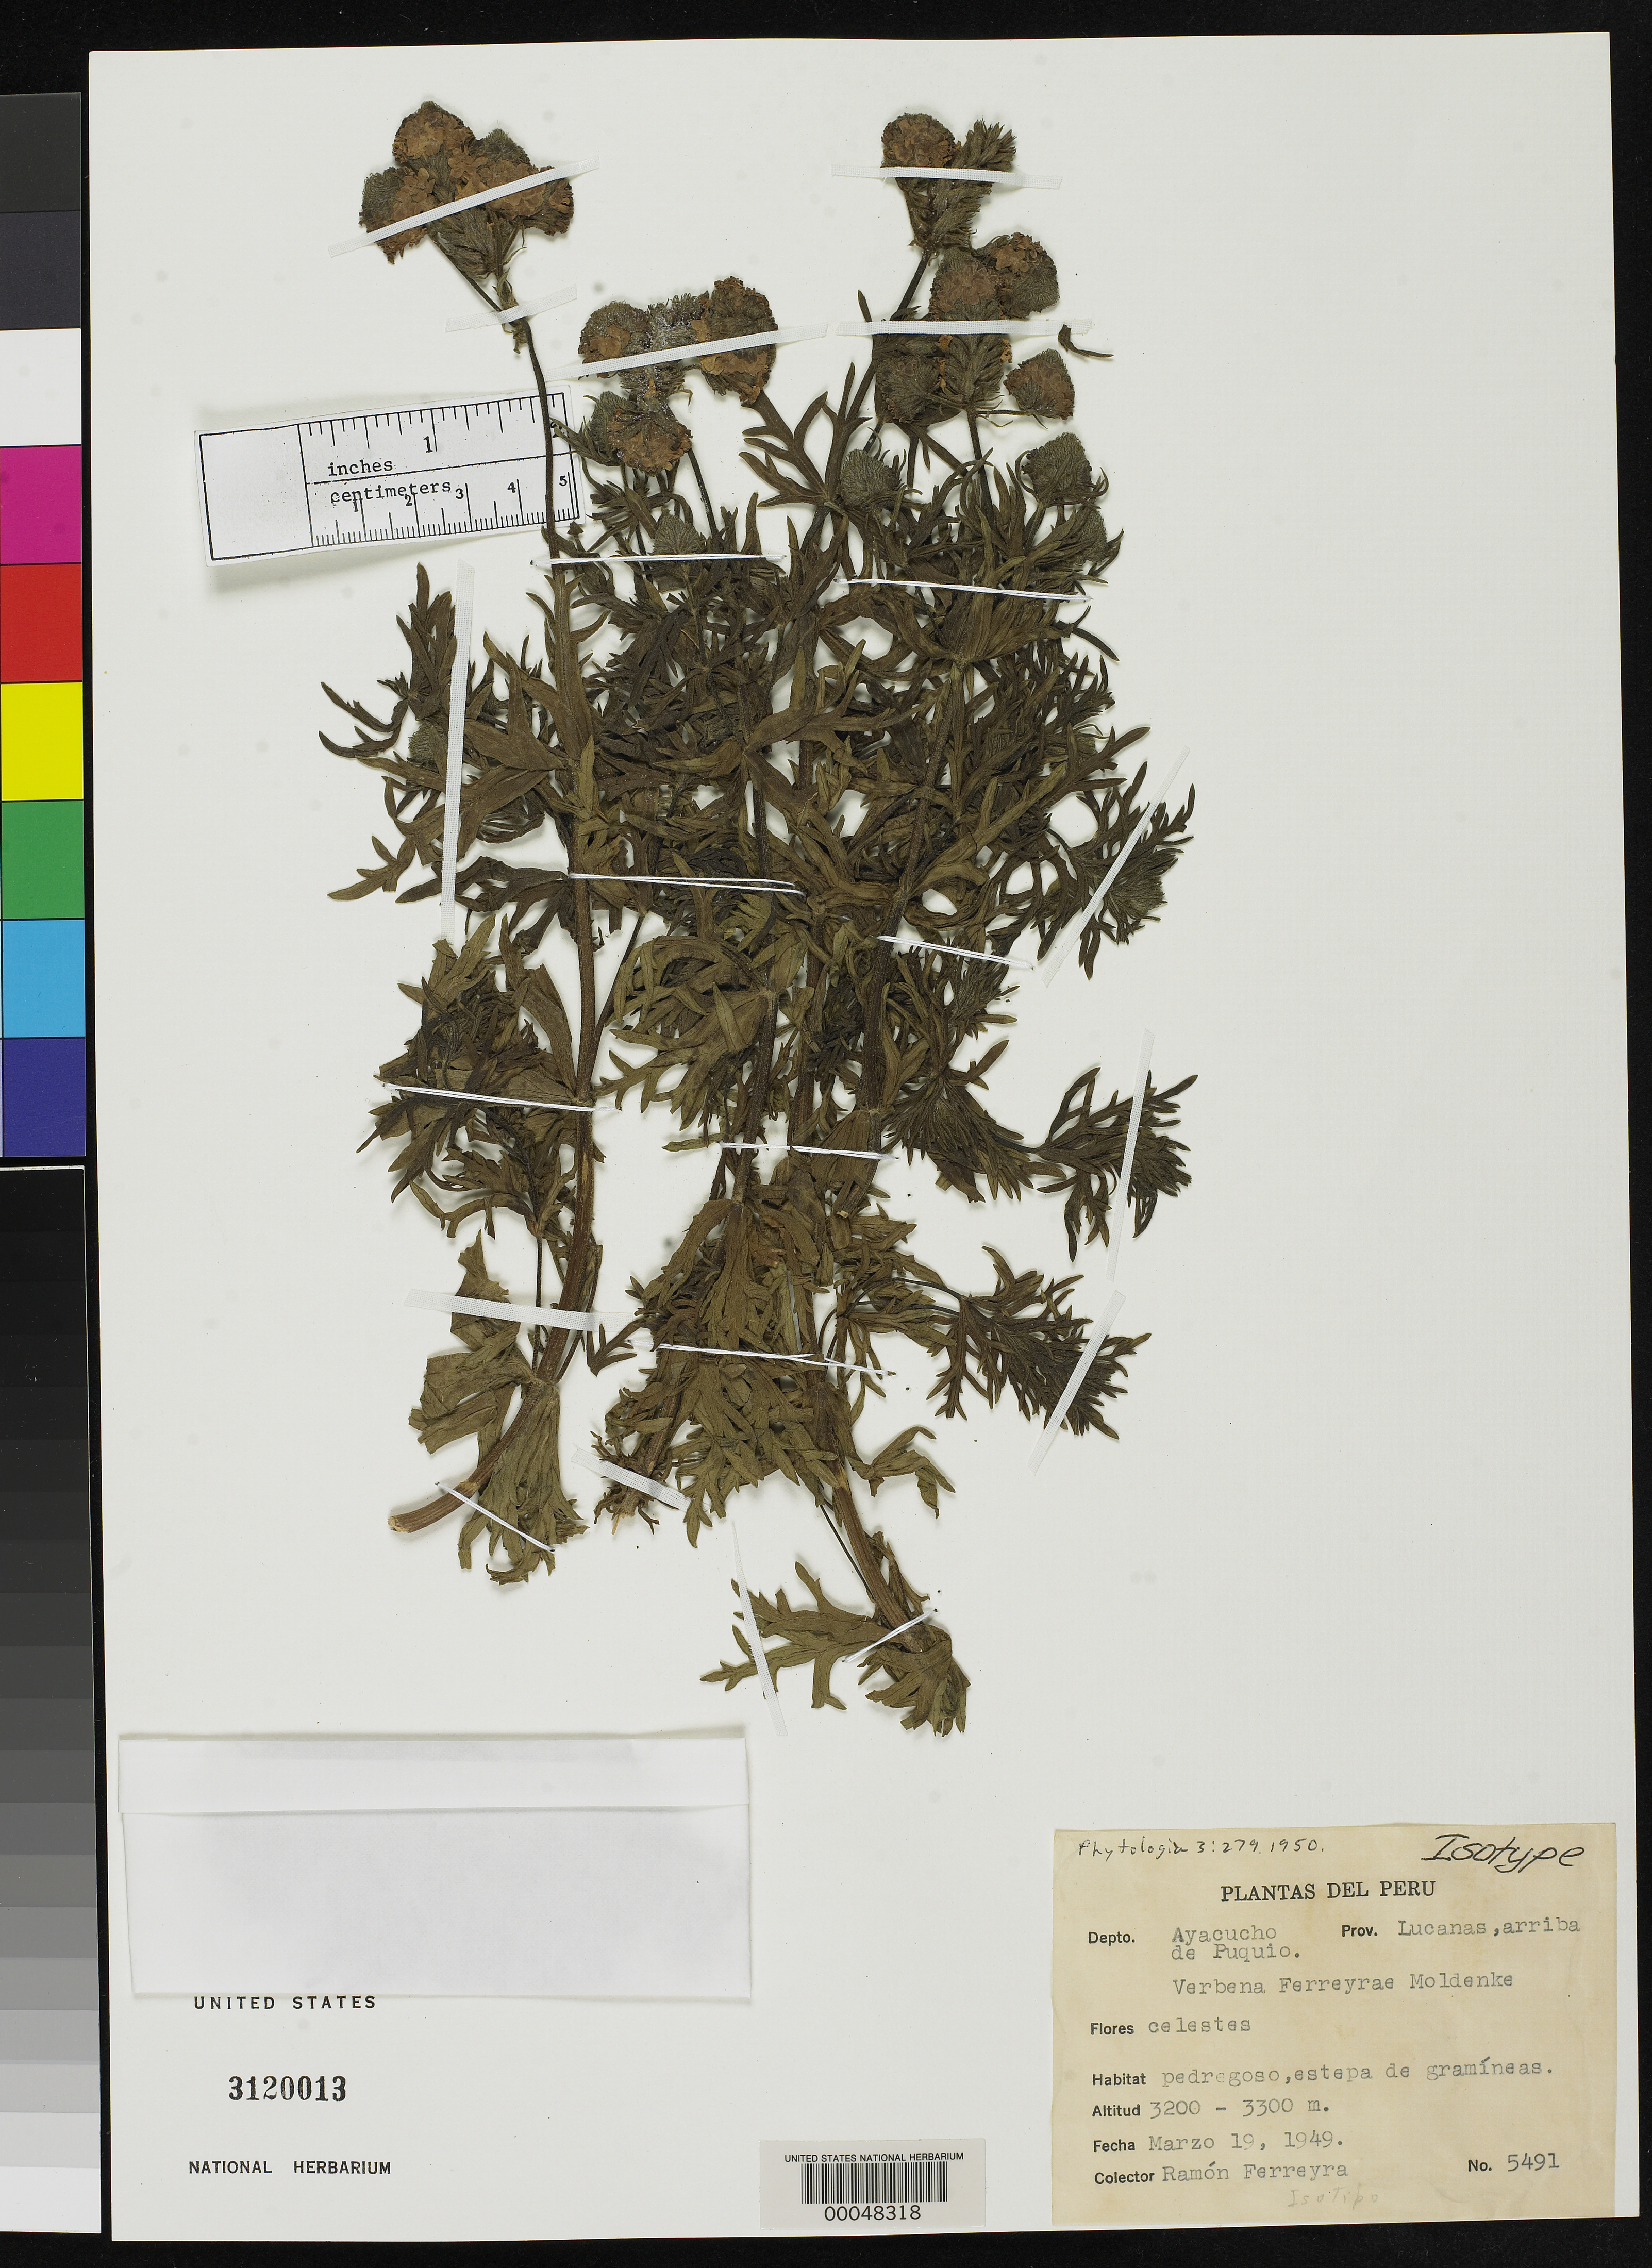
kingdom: Plantae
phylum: Tracheophyta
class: Magnoliopsida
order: Lamiales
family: Verbenaceae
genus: Verbena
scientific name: Verbena ferreyrae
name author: Moldenke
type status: Isotype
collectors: R. A. Ferreyra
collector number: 5491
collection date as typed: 19 Mar 1949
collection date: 1949-03-19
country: Peru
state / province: Ayacucho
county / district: Lucanas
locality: near Puquio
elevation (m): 3200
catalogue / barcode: US 3120013